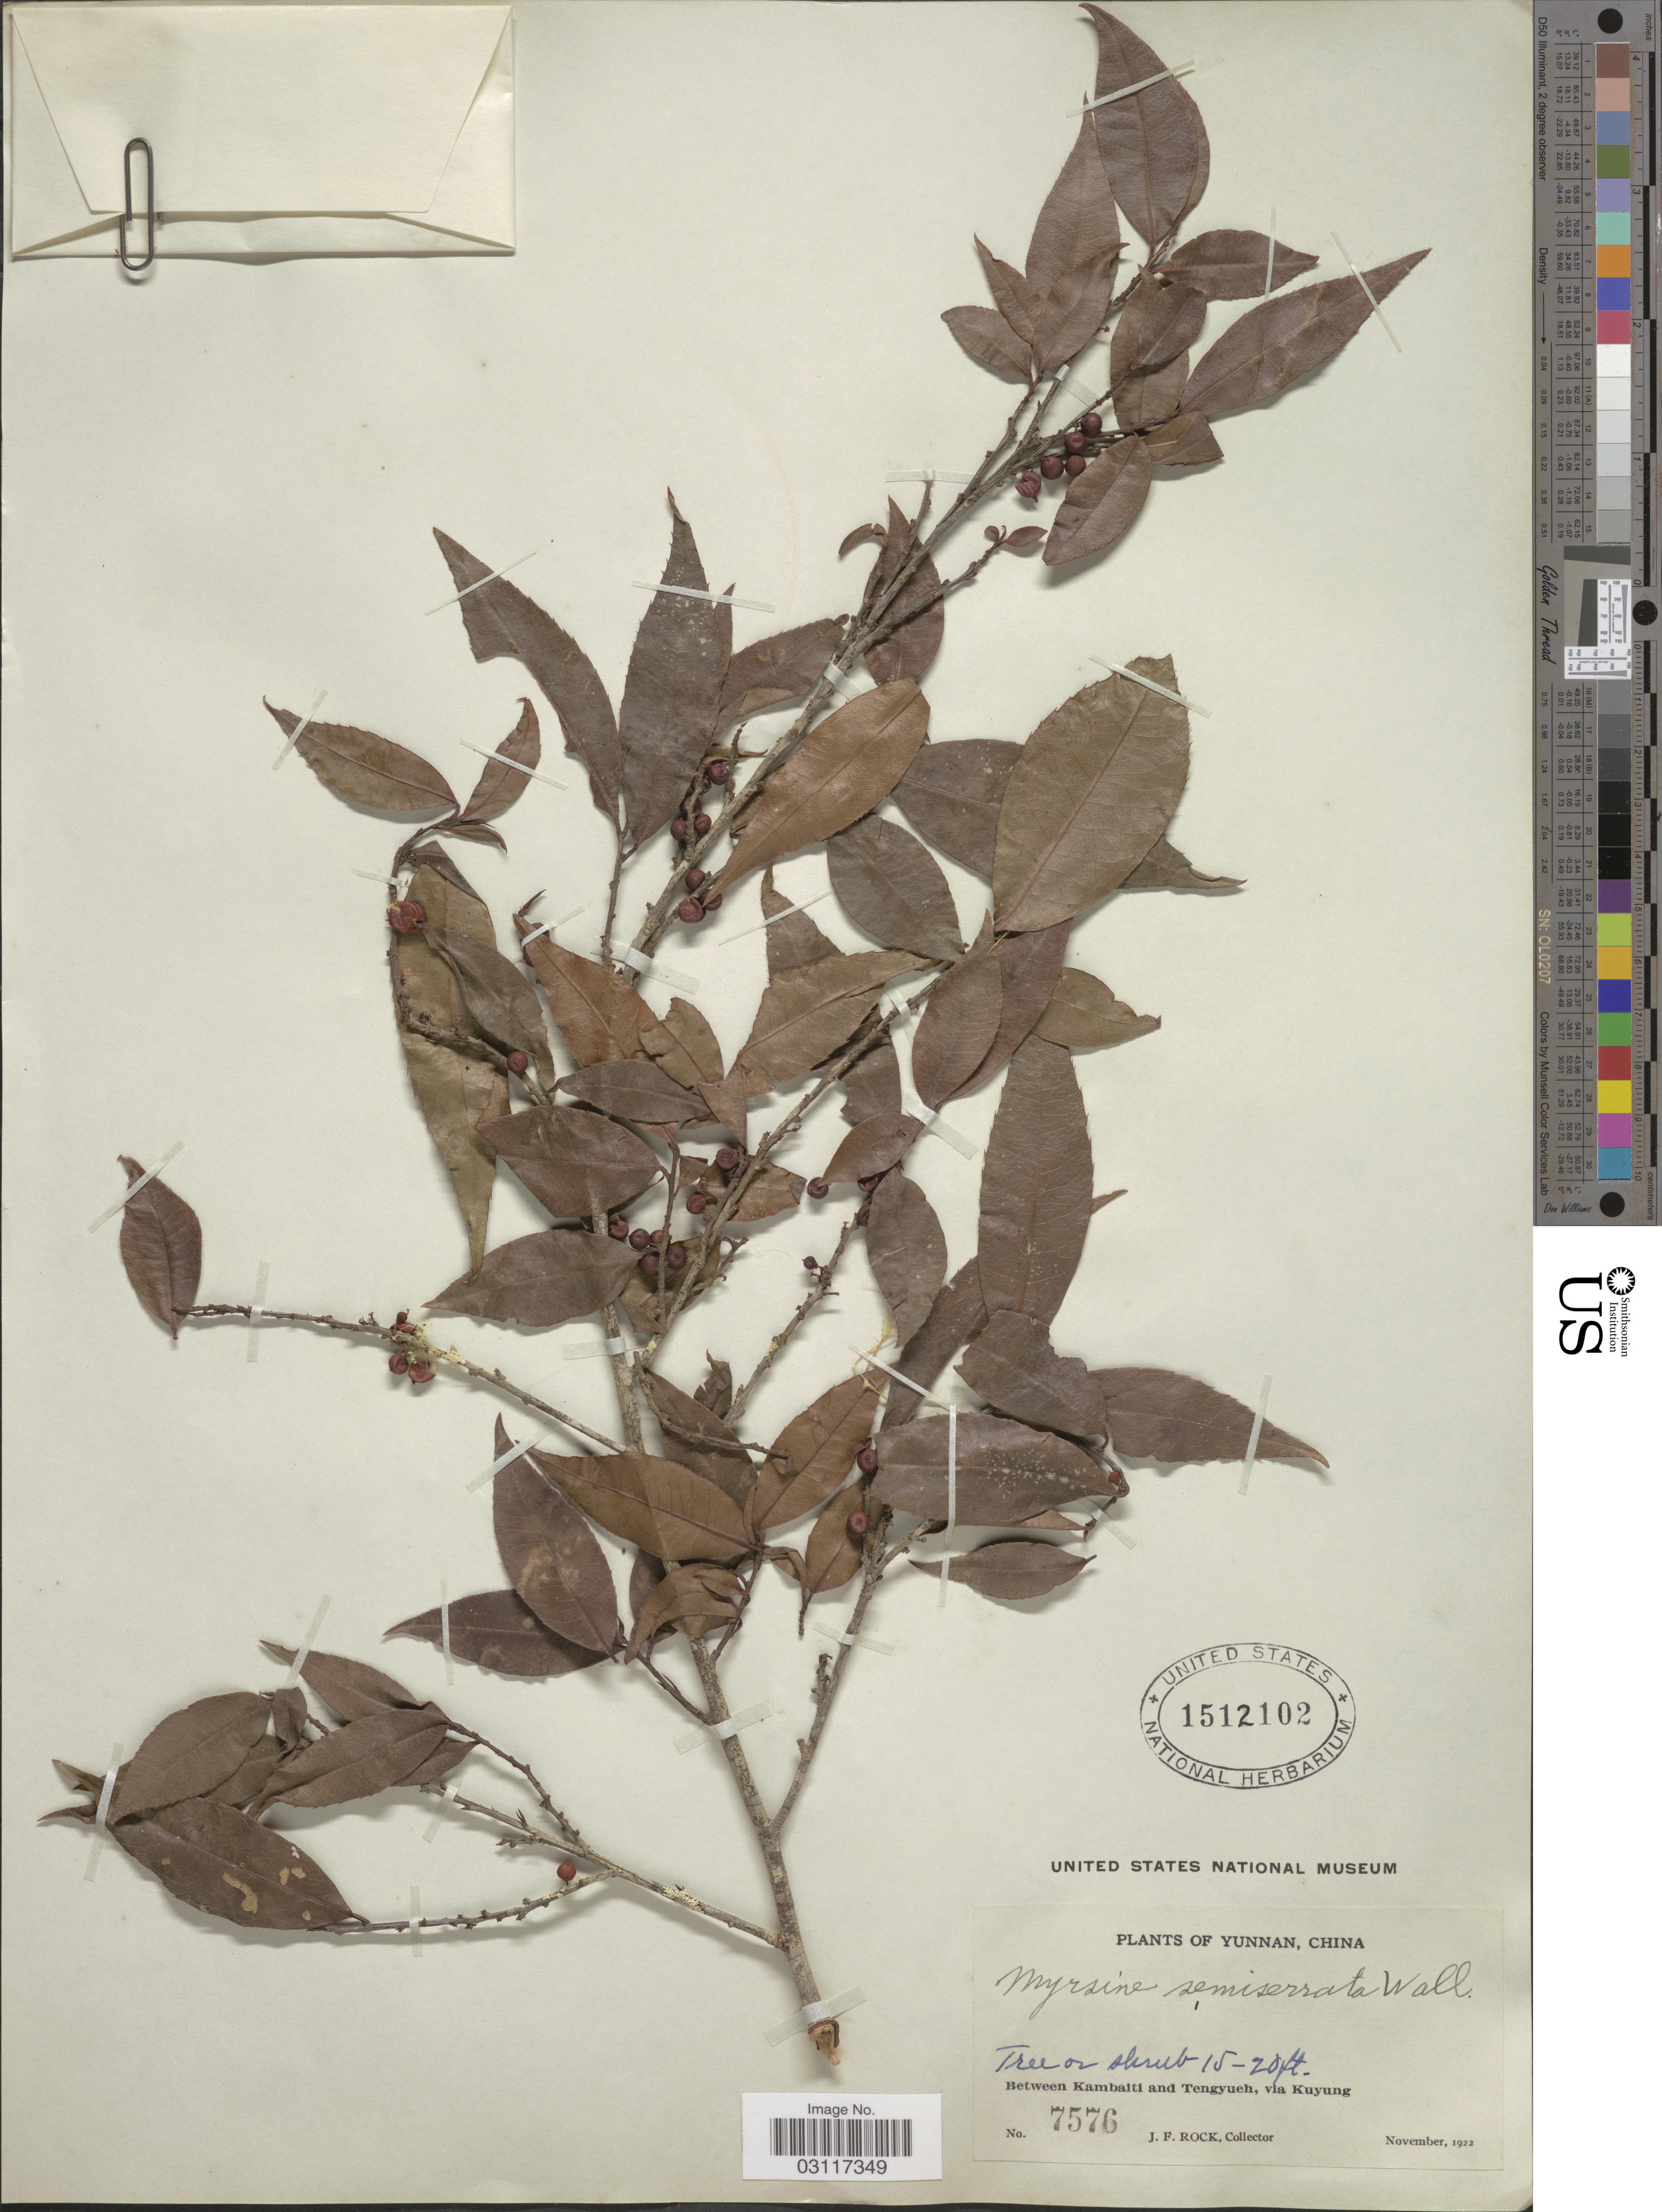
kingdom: Plantae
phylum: Tracheophyta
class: Magnoliopsida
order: Ericales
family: Primulaceae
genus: Myrsine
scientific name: Myrsine semiserrata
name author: Wall.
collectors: J. Rock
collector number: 7576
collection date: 1922-11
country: China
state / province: Yunnan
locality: Between Kambati and Tengyueh, via Kuyung.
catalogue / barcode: US 1512102